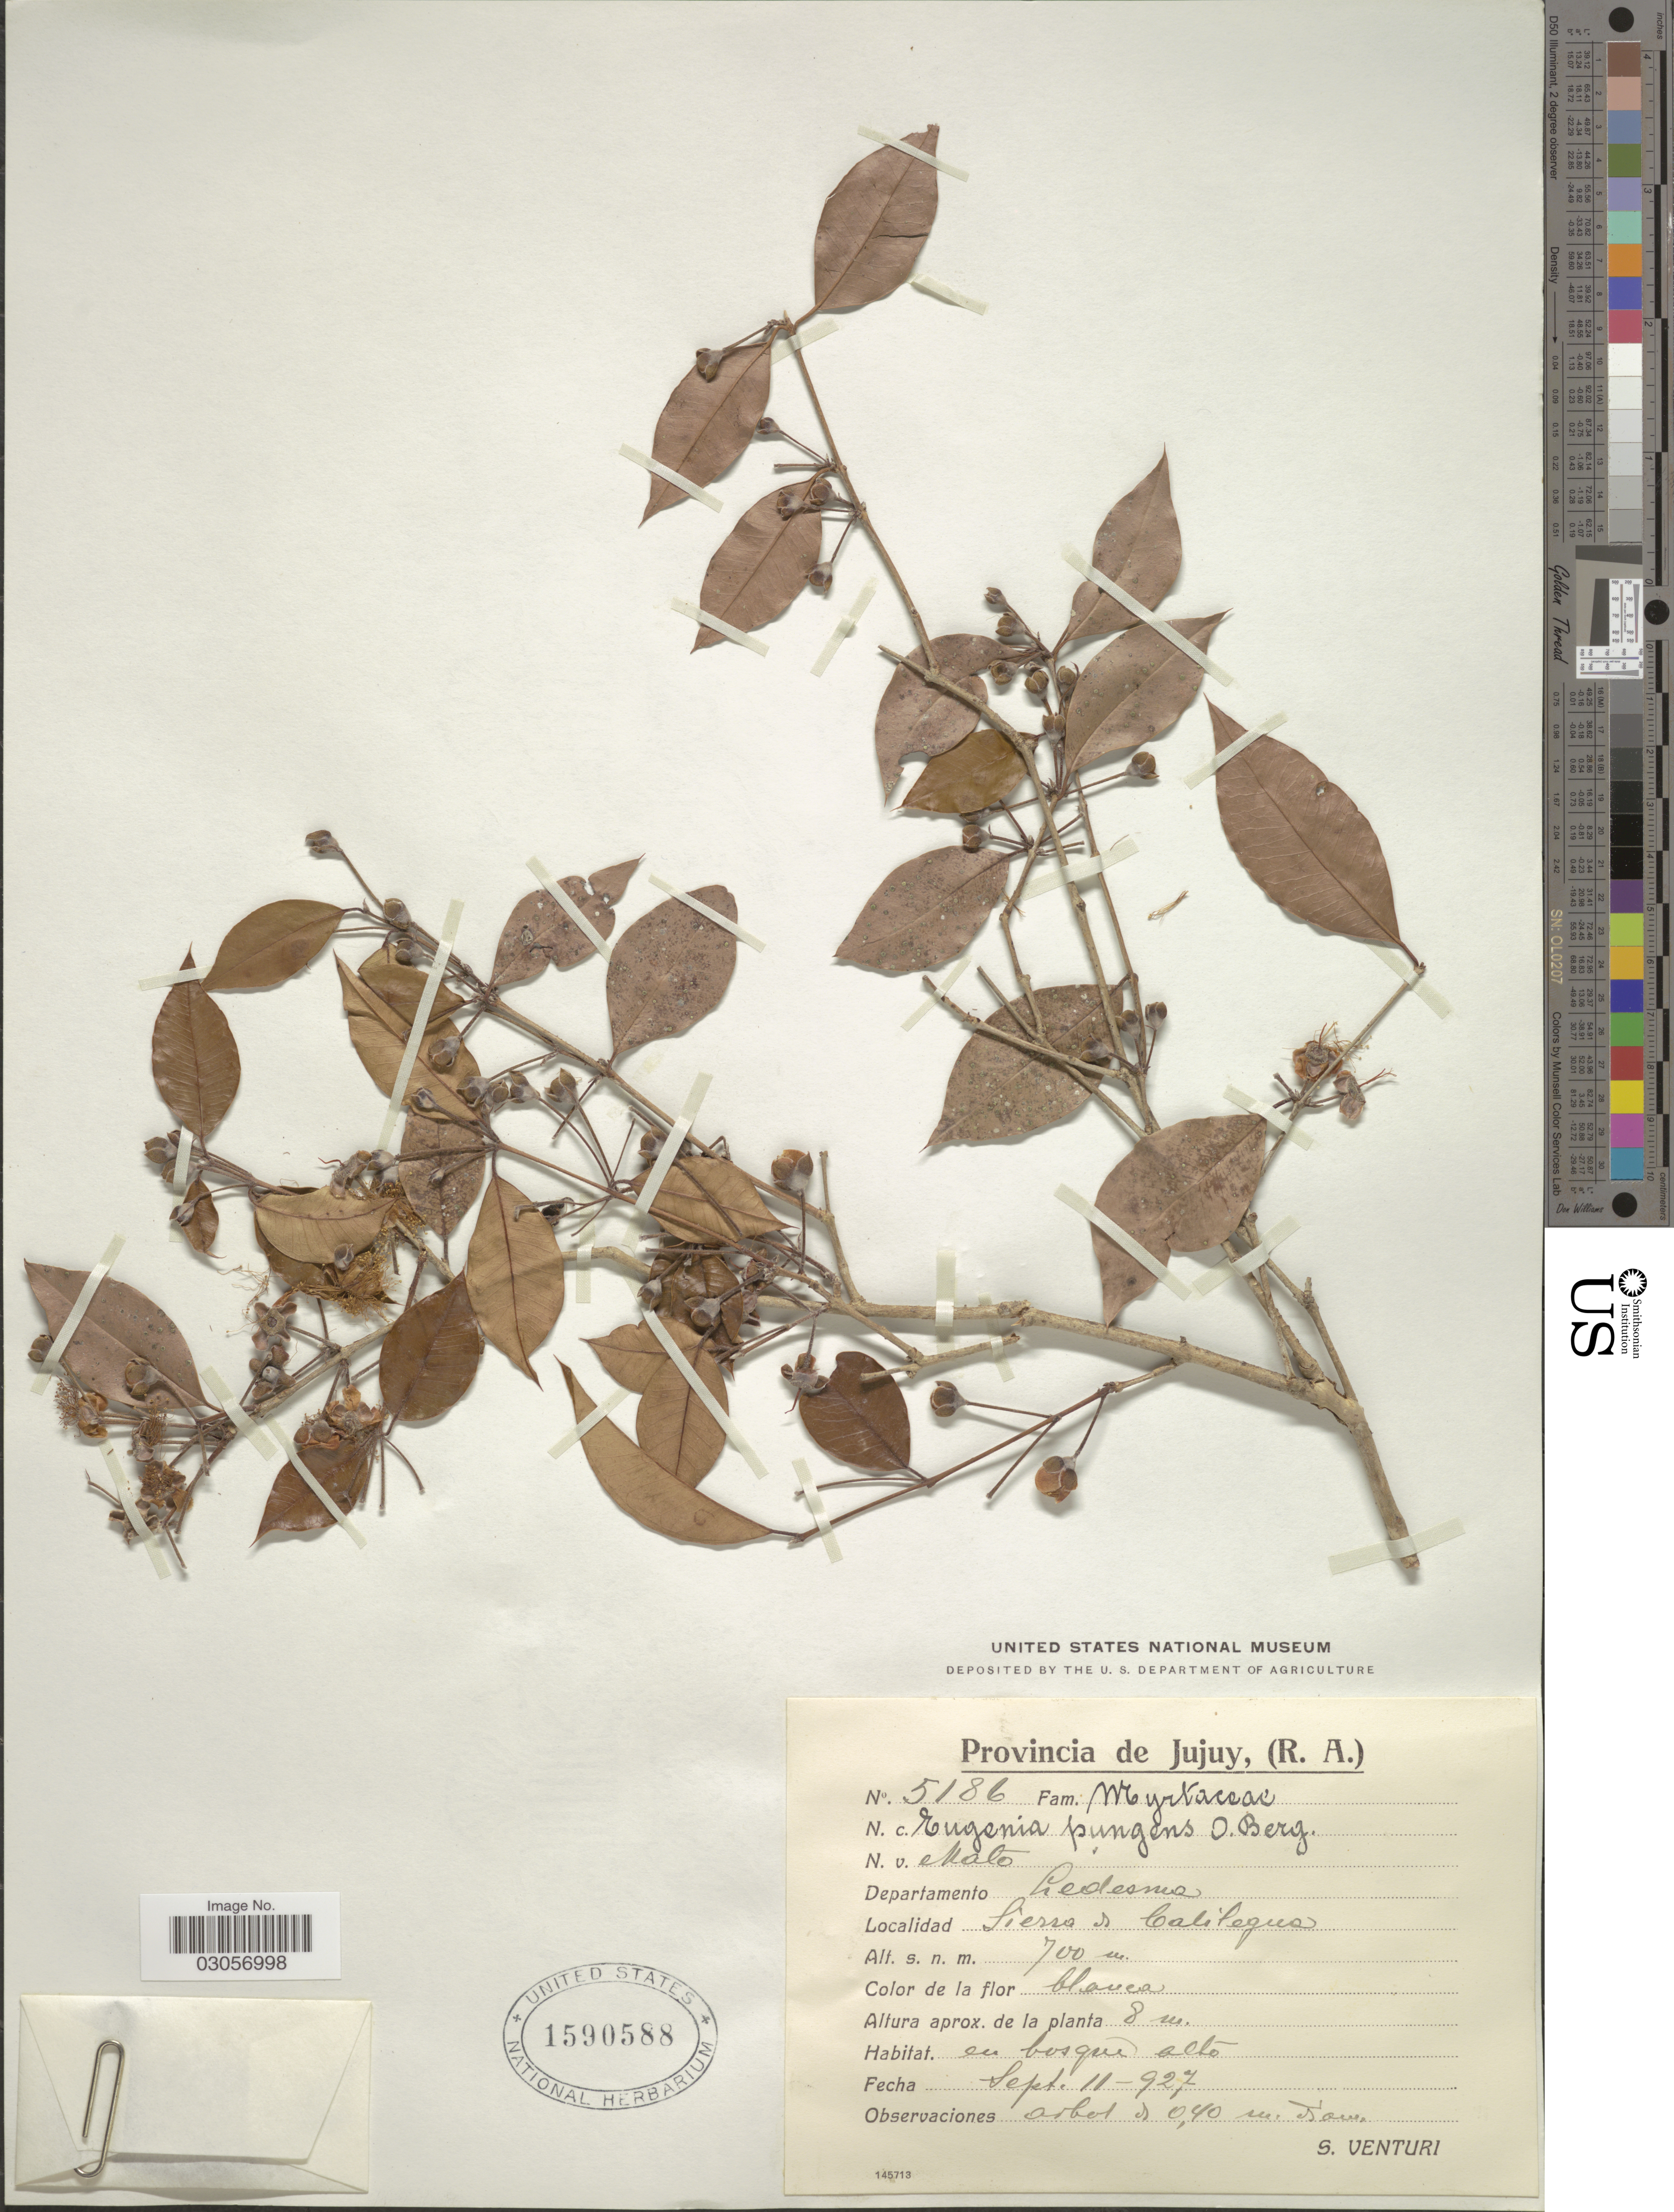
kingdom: Plantae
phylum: Tracheophyta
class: Magnoliopsida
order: Myrtales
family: Myrtaceae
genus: Myrcianthes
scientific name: Myrcianthes pungens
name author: (O. Berg) D. Legrand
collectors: S. Venturi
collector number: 5186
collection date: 1927-09-11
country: Argentina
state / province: Jujuy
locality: Departamento Ledesma, Sierra de Calilegua.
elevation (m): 700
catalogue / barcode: US 1590588